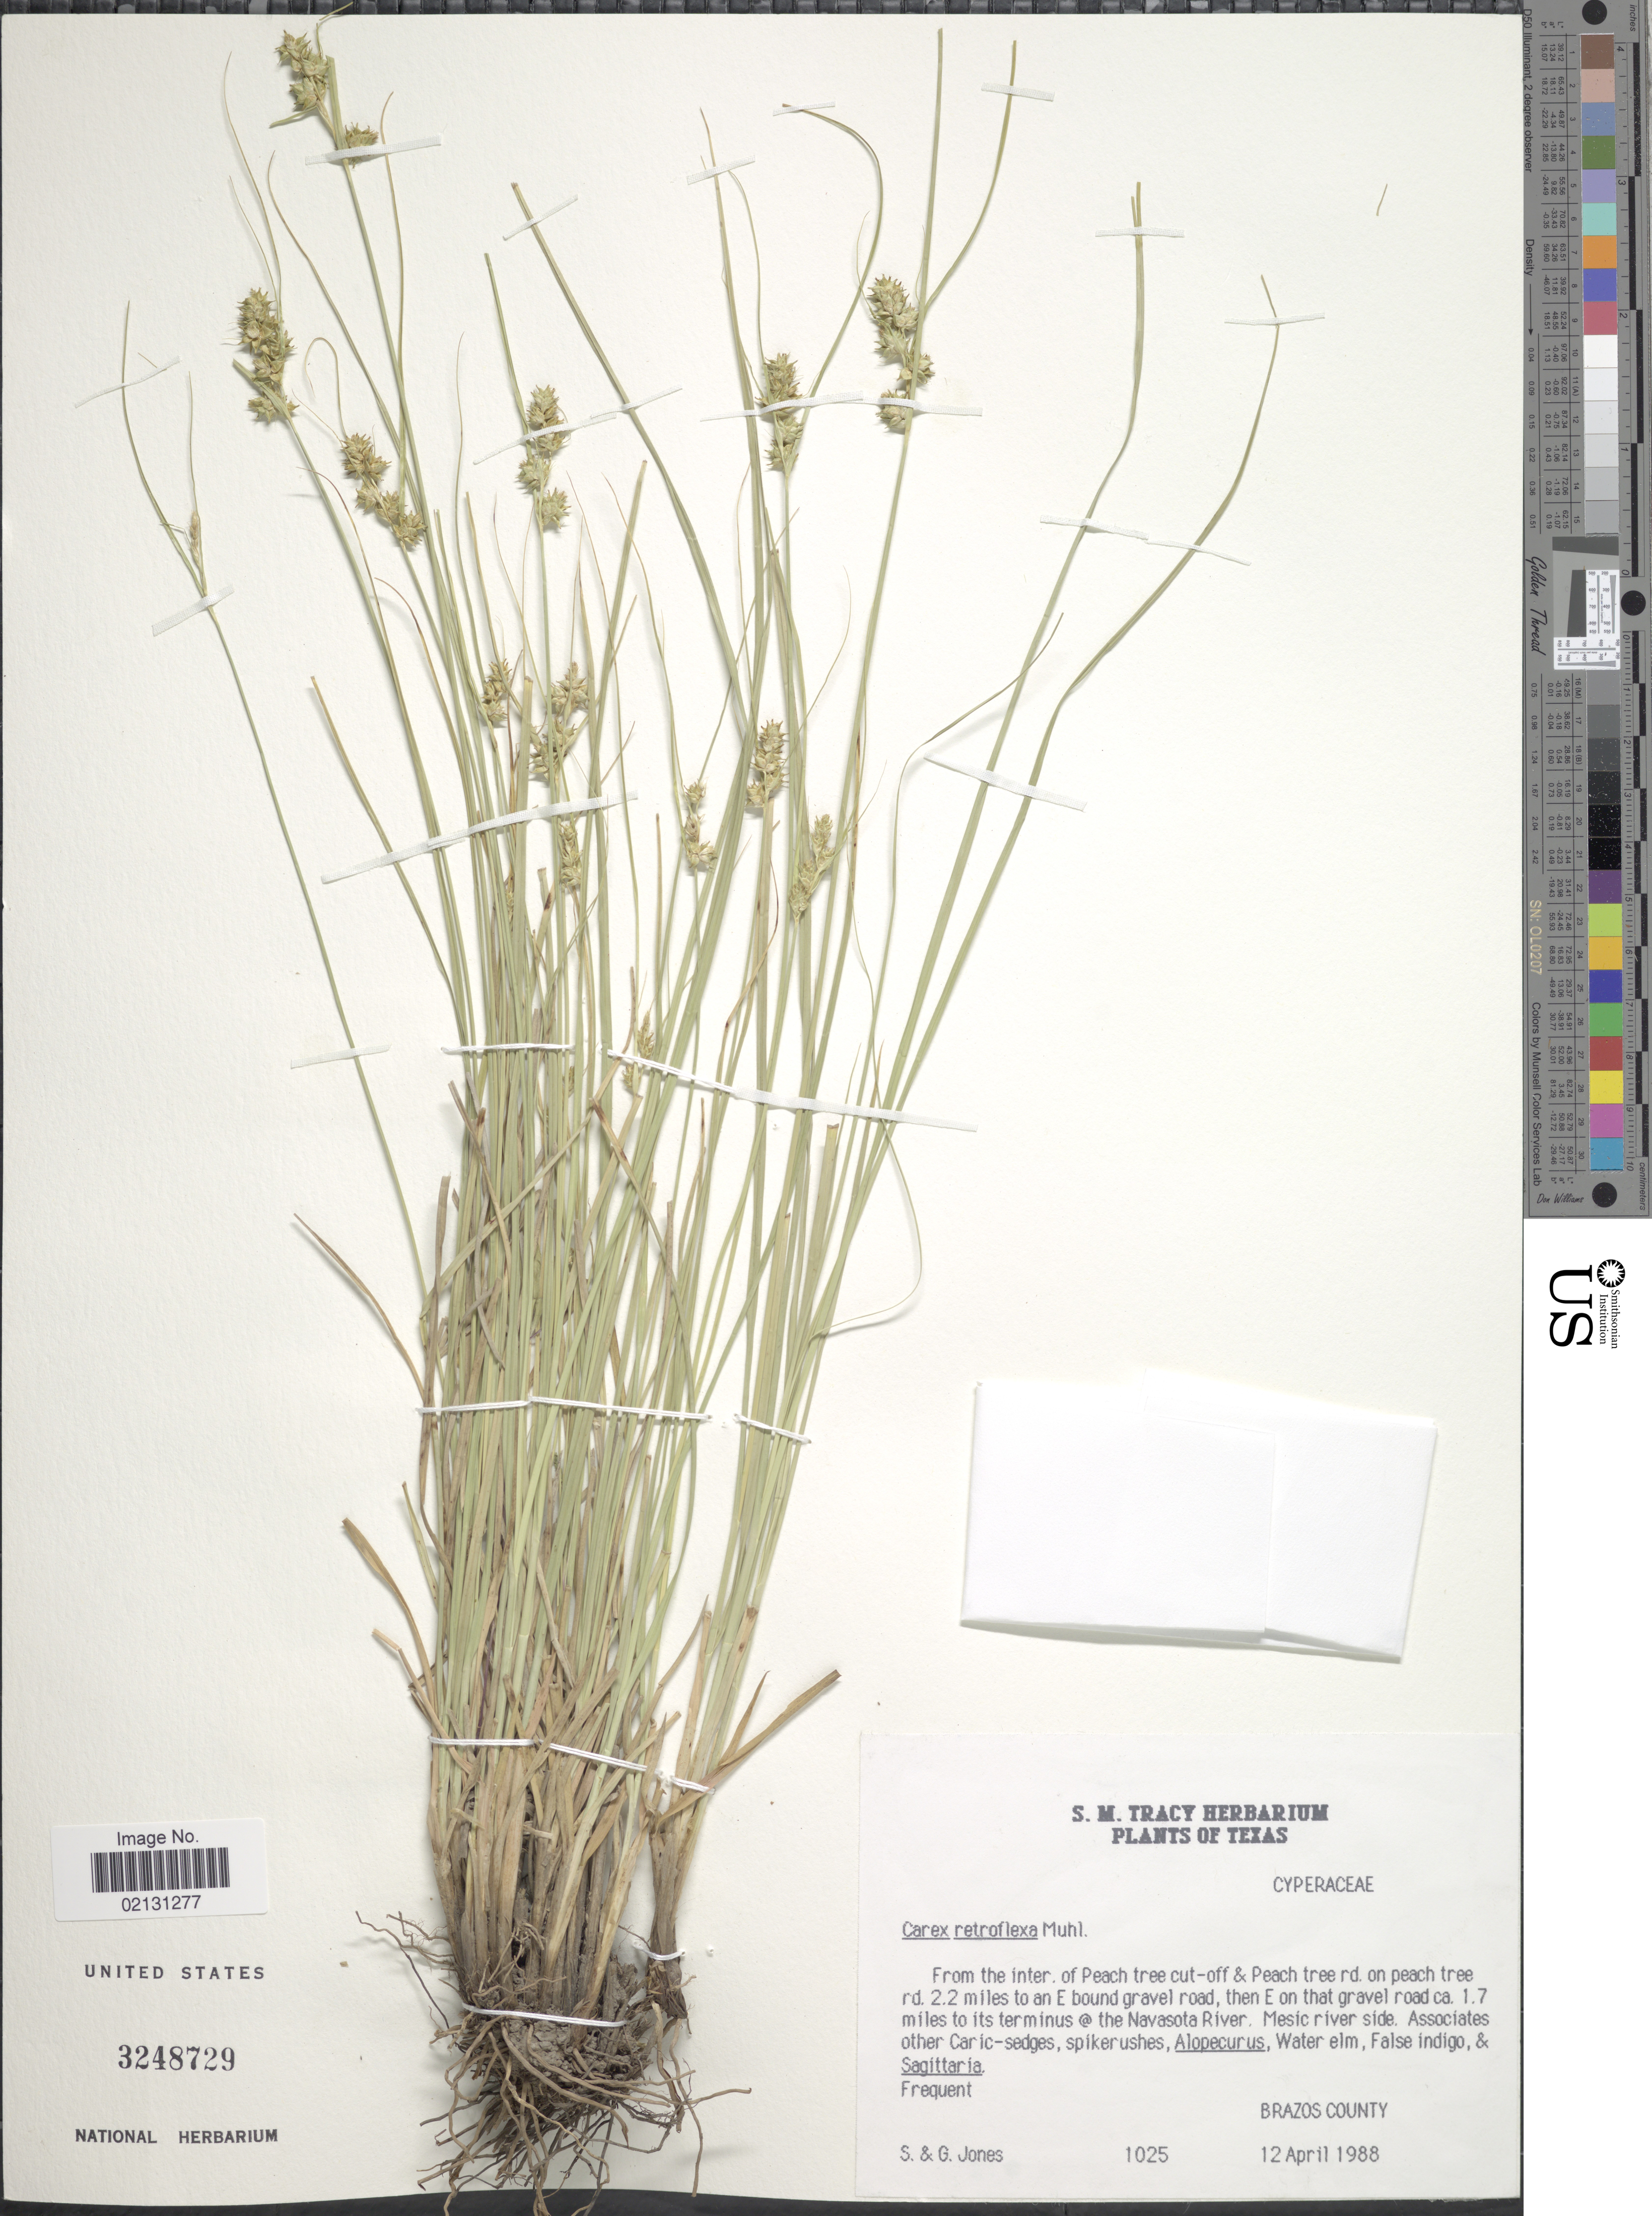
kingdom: Plantae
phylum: Tracheophyta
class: Liliopsida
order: Poales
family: Cyperaceae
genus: Carex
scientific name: Carex retroflexa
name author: Muhl. ex Willd.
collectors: S. Jones & G. Jones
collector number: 1025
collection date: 1988-04-12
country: United States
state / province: Texas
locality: Rd 2.2 miles to an E bound gravel road, then E on that gravel road ca. 1.7 miles to its terminus @ the Navasota River, Mesic river side, Brazos County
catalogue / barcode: US 3248729